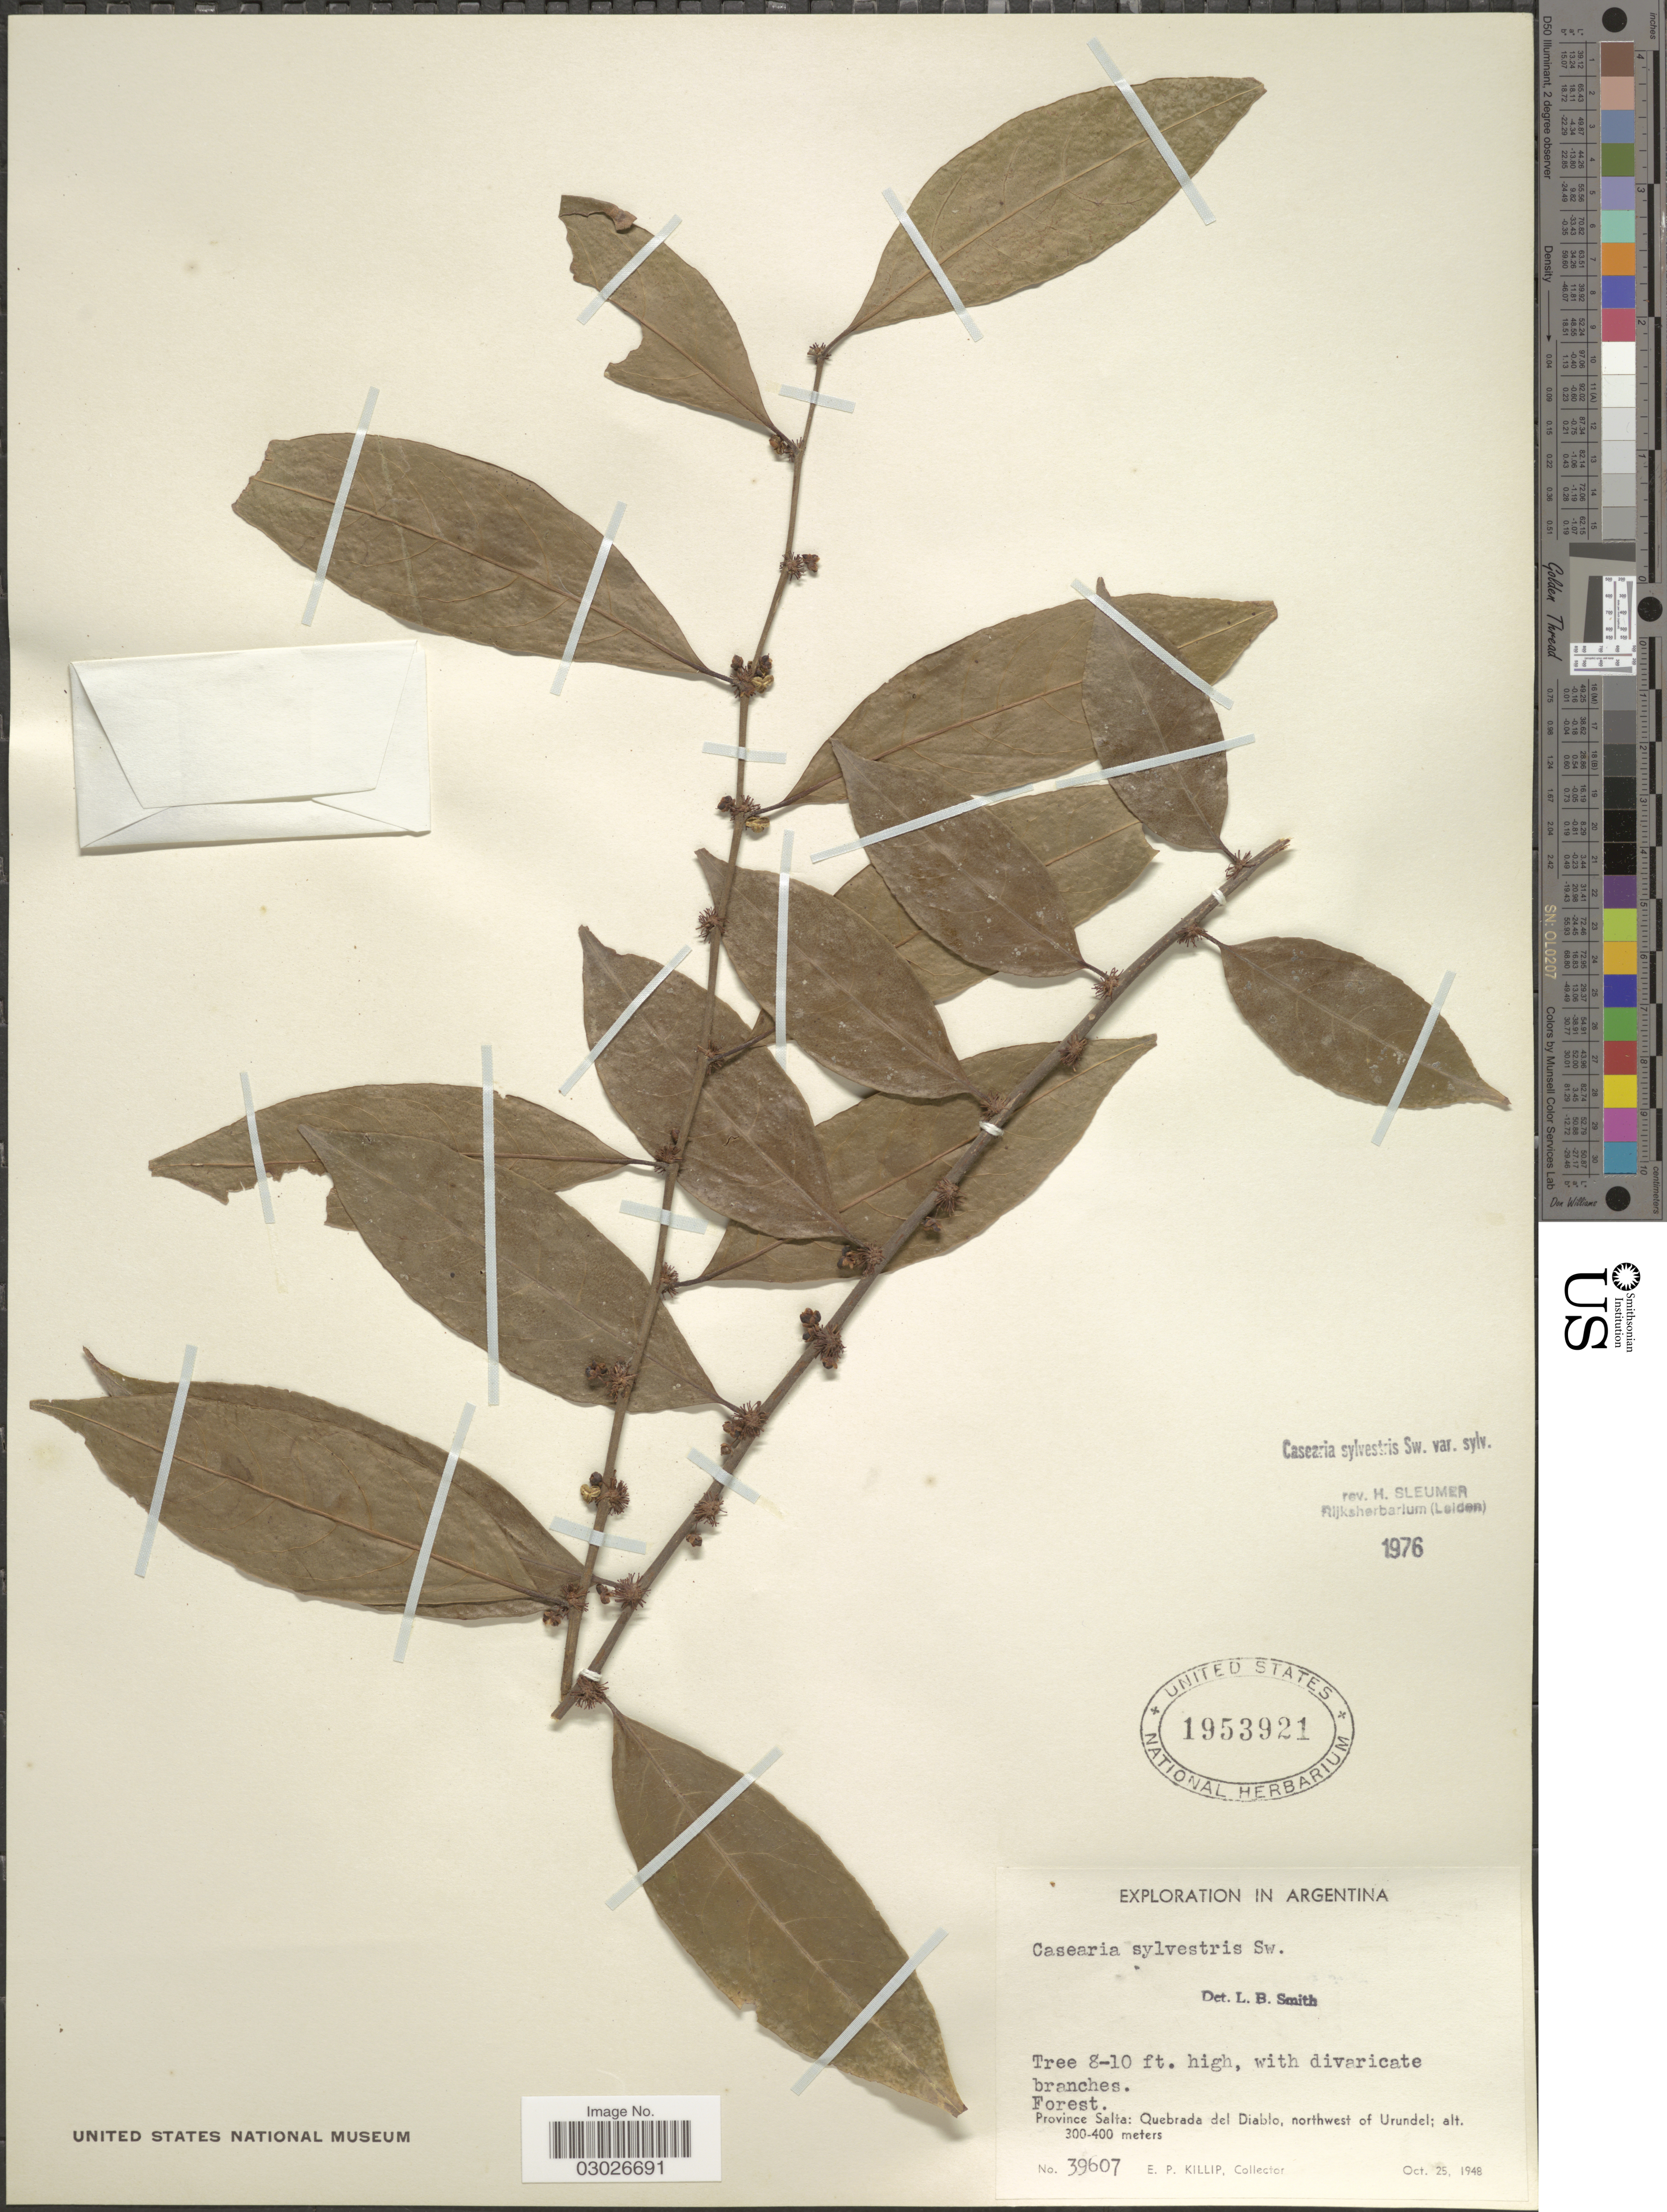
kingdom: Plantae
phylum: Tracheophyta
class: Magnoliopsida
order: Malpighiales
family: Salicaceae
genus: Casearia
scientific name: Casearia sylvestris var. sylvestris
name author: Sw.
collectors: E. P. Killip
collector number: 39607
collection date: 1948-10-25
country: Argentina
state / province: Salta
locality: Province Salta: Quebrada del Diablo, northwest of Urundel.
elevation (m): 300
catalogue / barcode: US 1953921